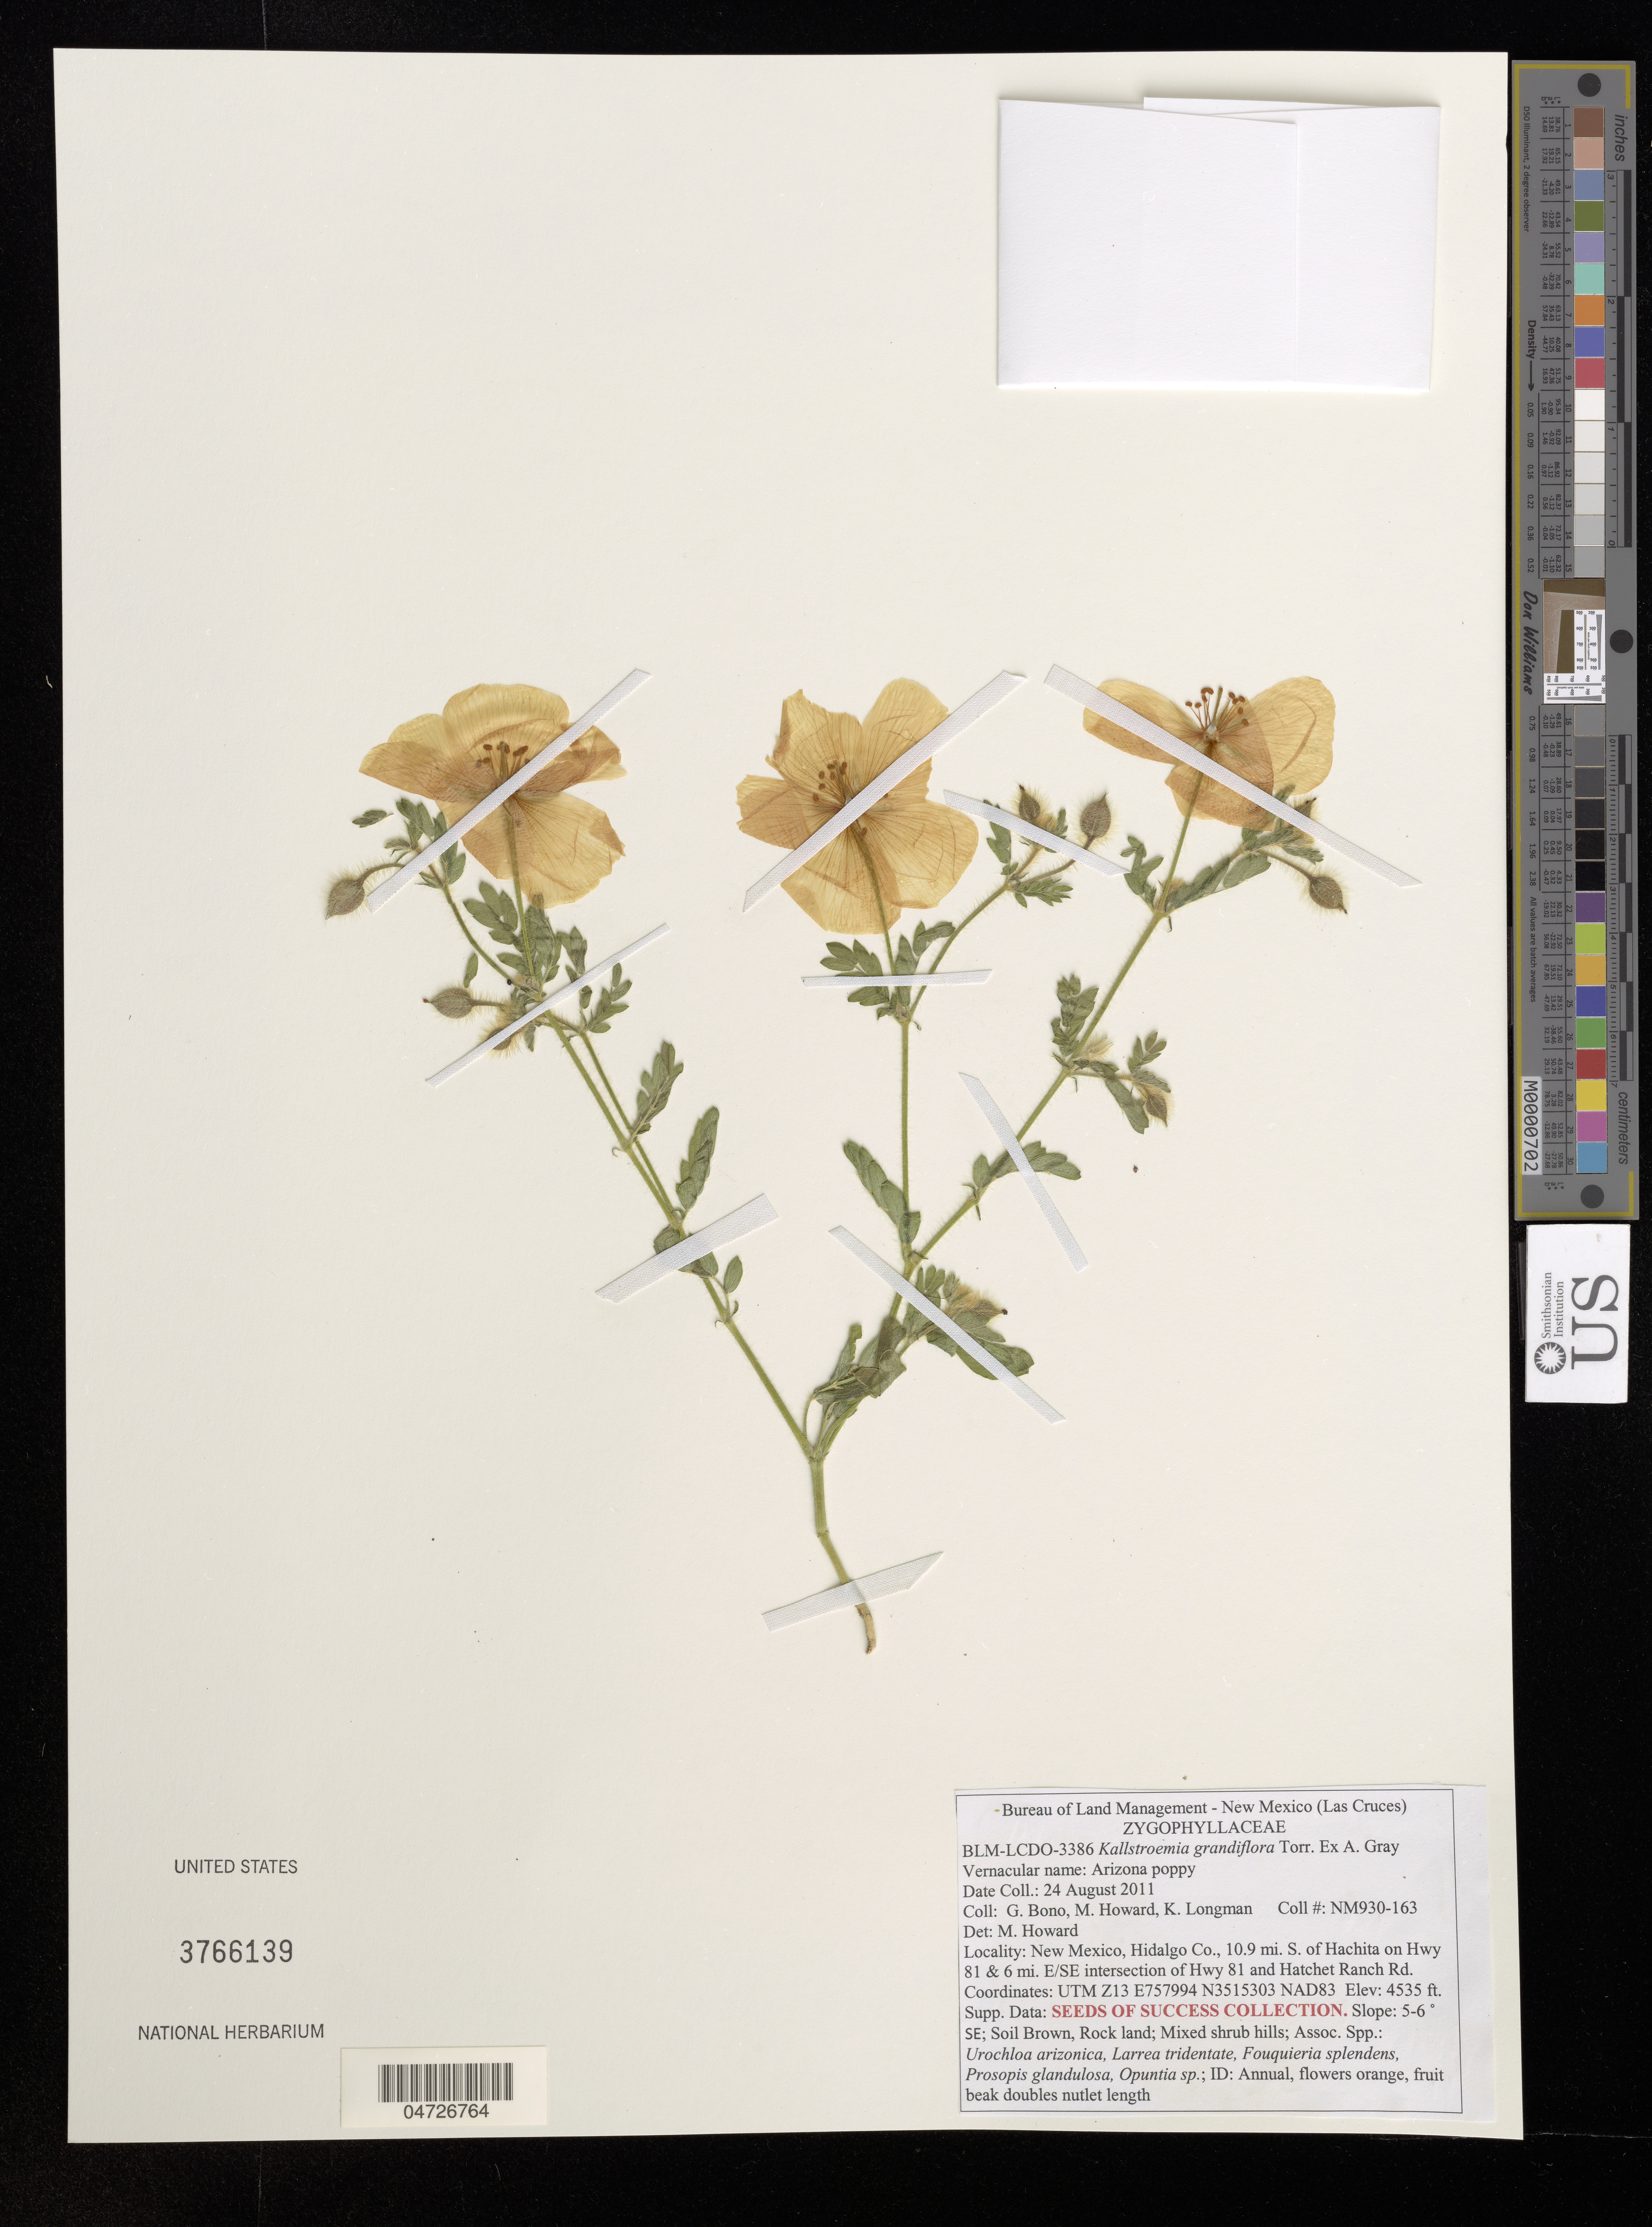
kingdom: Plantae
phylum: Tracheophyta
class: Magnoliopsida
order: Zygophyllales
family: Zygophyllaceae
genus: Kallstroemia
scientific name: Kallstroemia grandiflora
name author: Torr. ex A. Gray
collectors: G. Bono, M. Howard & K. Longman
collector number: NM930-163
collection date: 2011-08-24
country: United States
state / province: New Mexico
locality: Hidalgo Co., 10.9 mi. S. of Hachita on Hwy 81 & 6 mi. E/SE intersection of Hwy 81 and Hatchet Ranch Rd.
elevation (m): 1382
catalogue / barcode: US 3766139